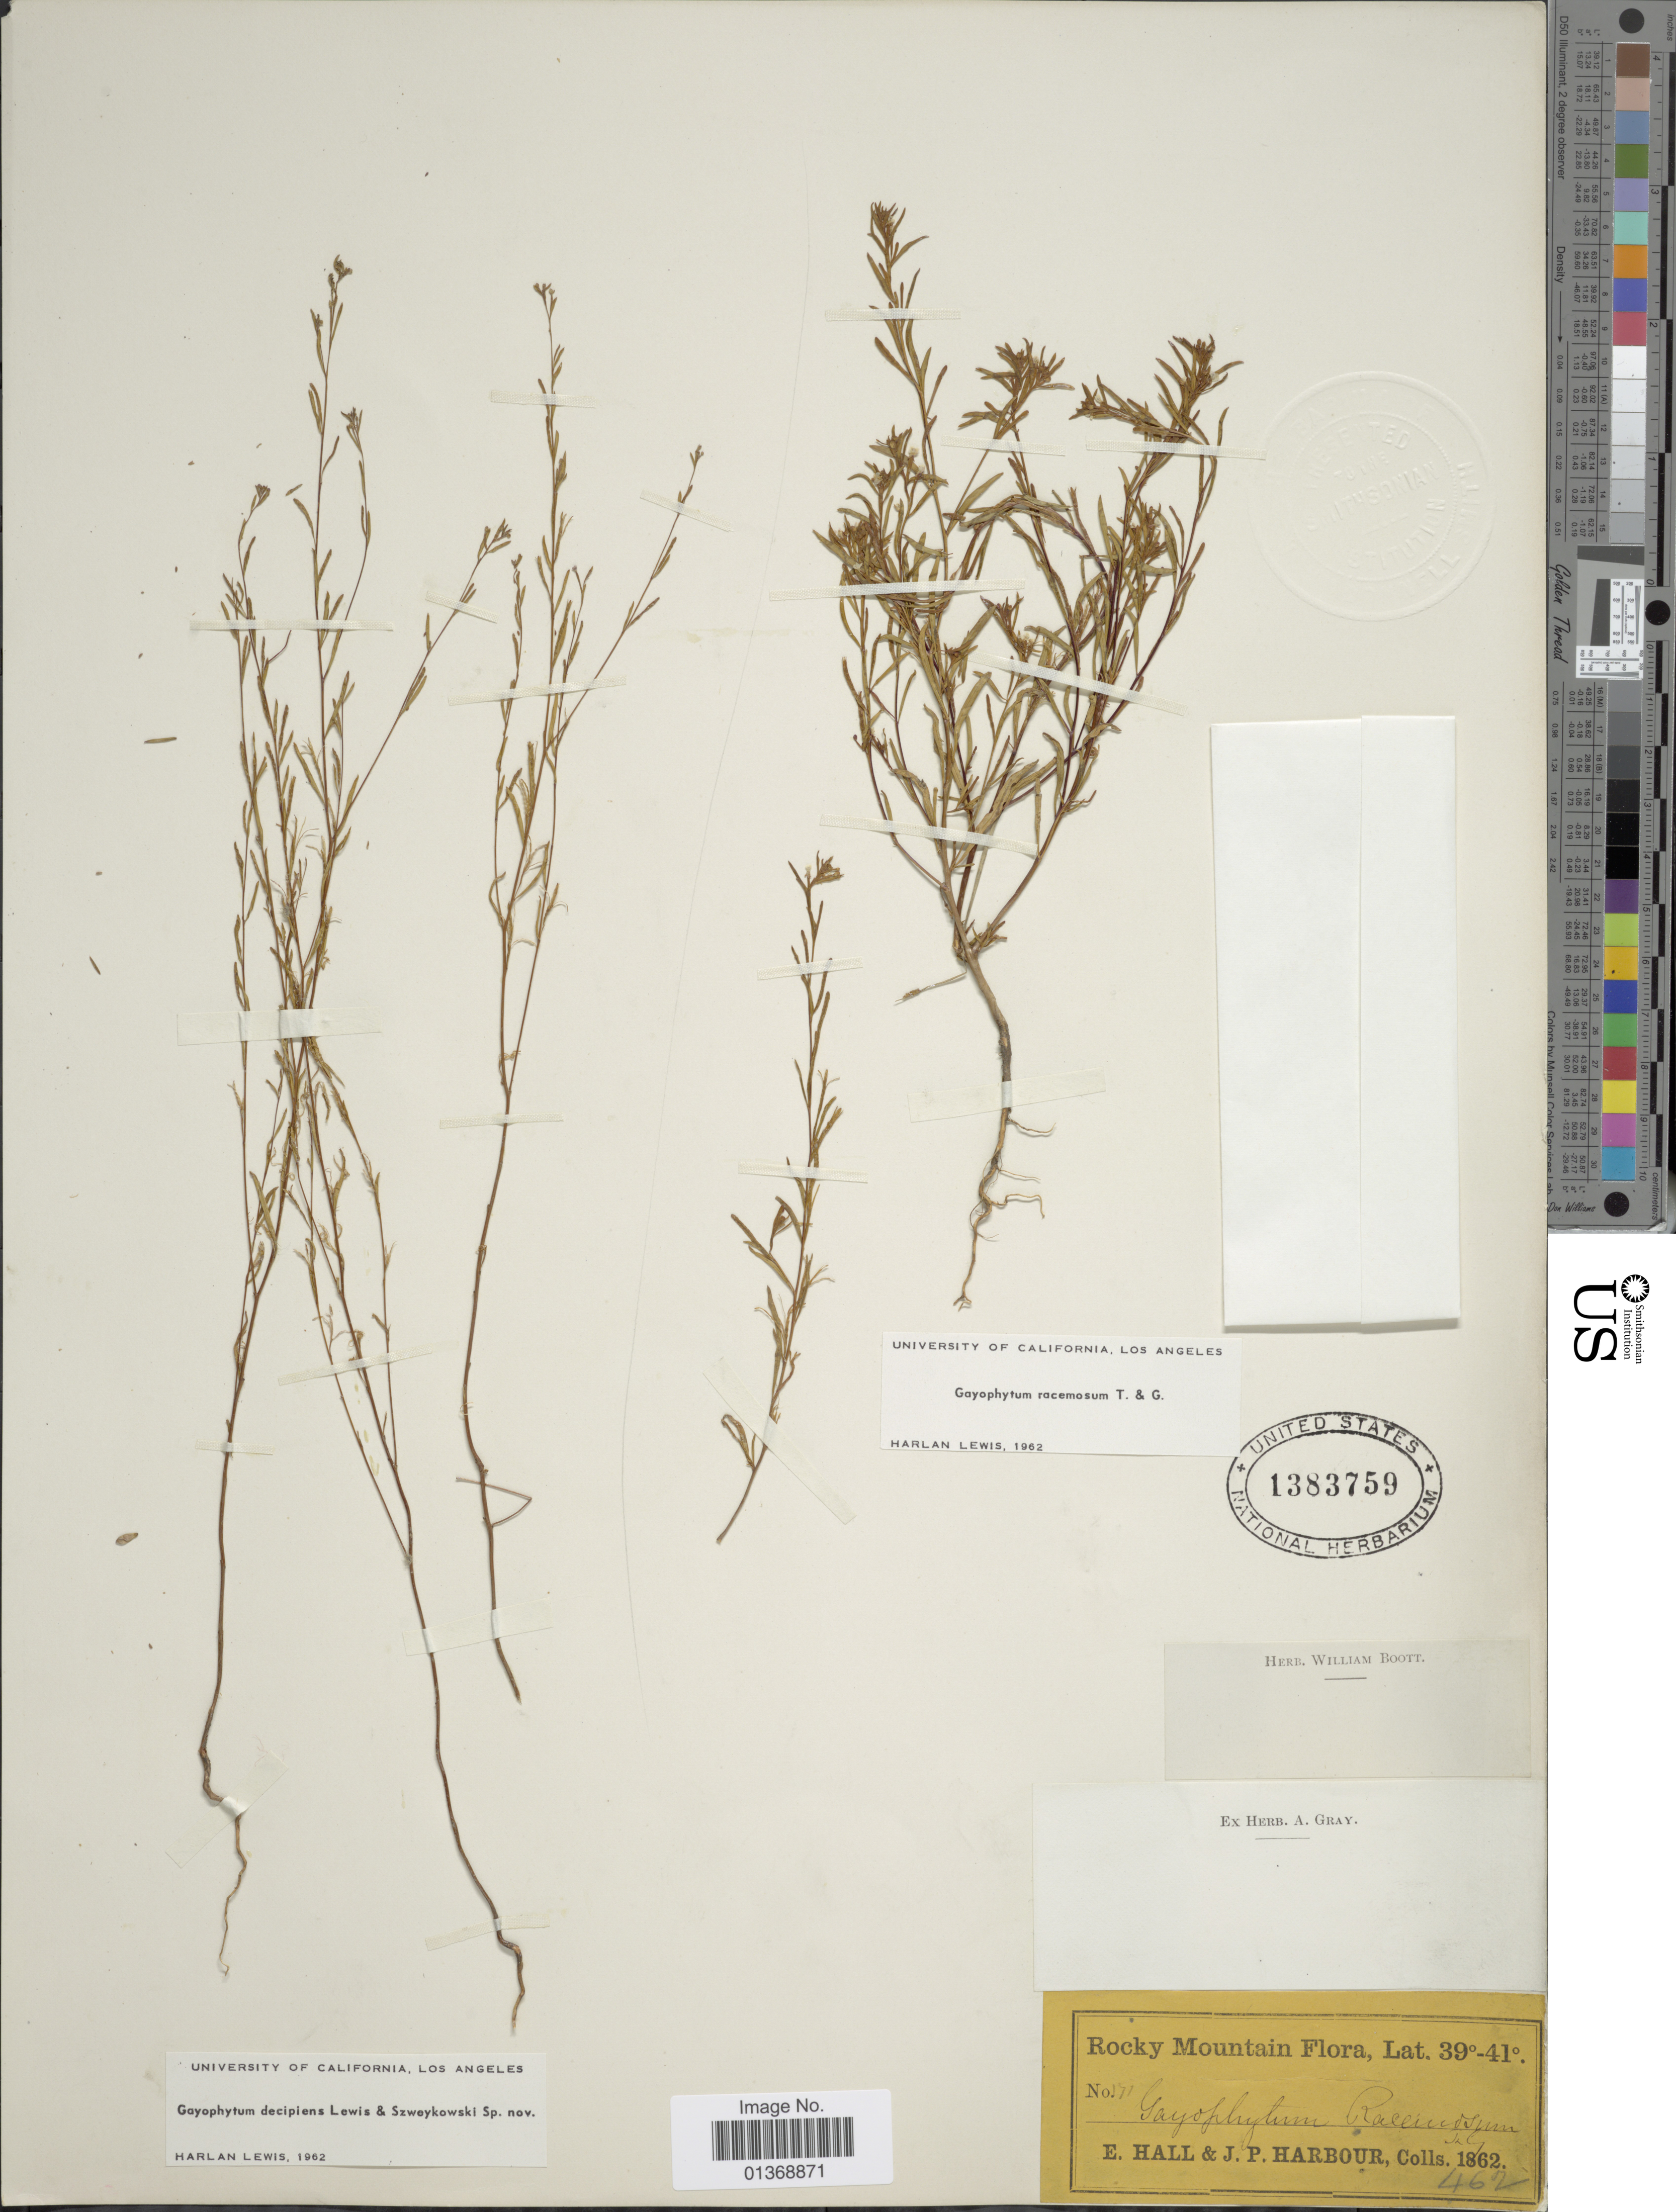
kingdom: Plantae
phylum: Tracheophyta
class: Magnoliopsida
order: Myrtales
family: Onagraceae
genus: Gayophytum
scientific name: Gayophytum decipiens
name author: F. H. Lewis & Szweyk.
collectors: E. Hall & J. Harbour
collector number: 171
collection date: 1862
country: United States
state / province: Colorado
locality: Rocky Mtns. Flora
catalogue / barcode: US 1383759